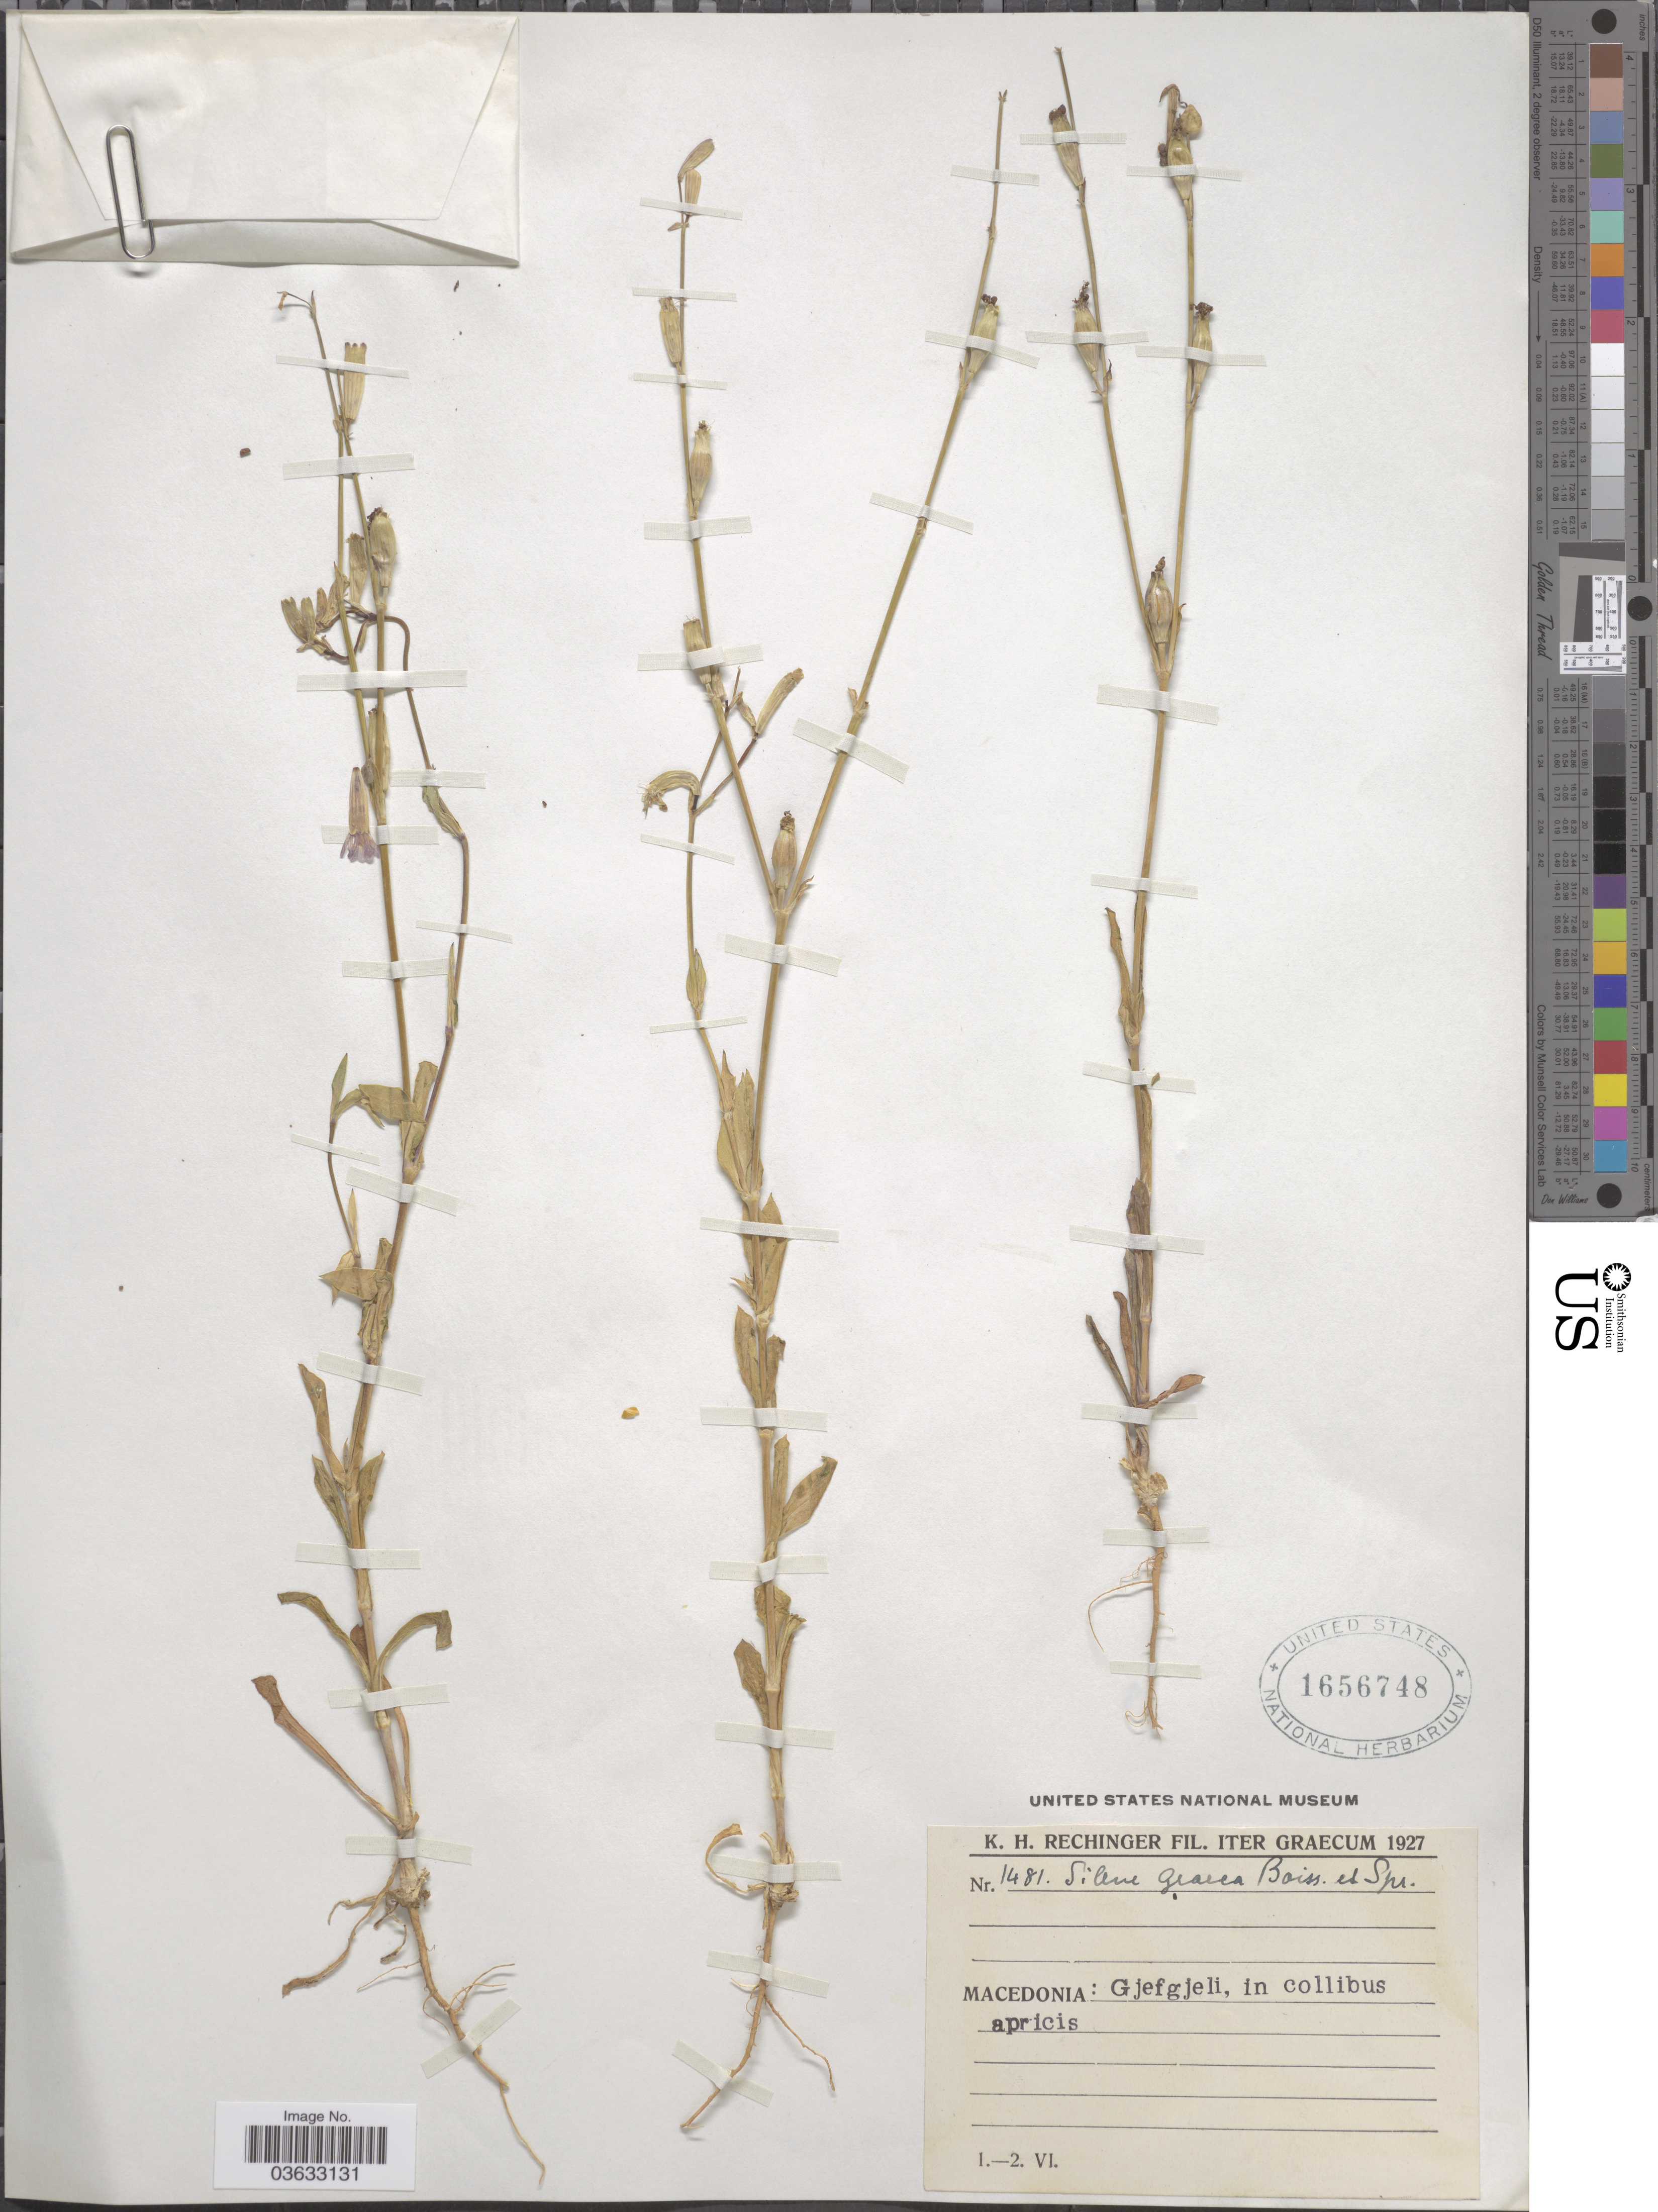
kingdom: Plantae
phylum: Tracheophyta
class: Magnoliopsida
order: Caryophyllales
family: Caryophyllaceae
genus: Silene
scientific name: Silene graeca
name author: Boiss. & Spruner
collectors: K. H. Rechinger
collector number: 1481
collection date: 1927-06-01/1927-06-02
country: Greece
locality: Iter Graecum. Macedonia: Gjefgjeli, in collibus apricis.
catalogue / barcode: US 1656748